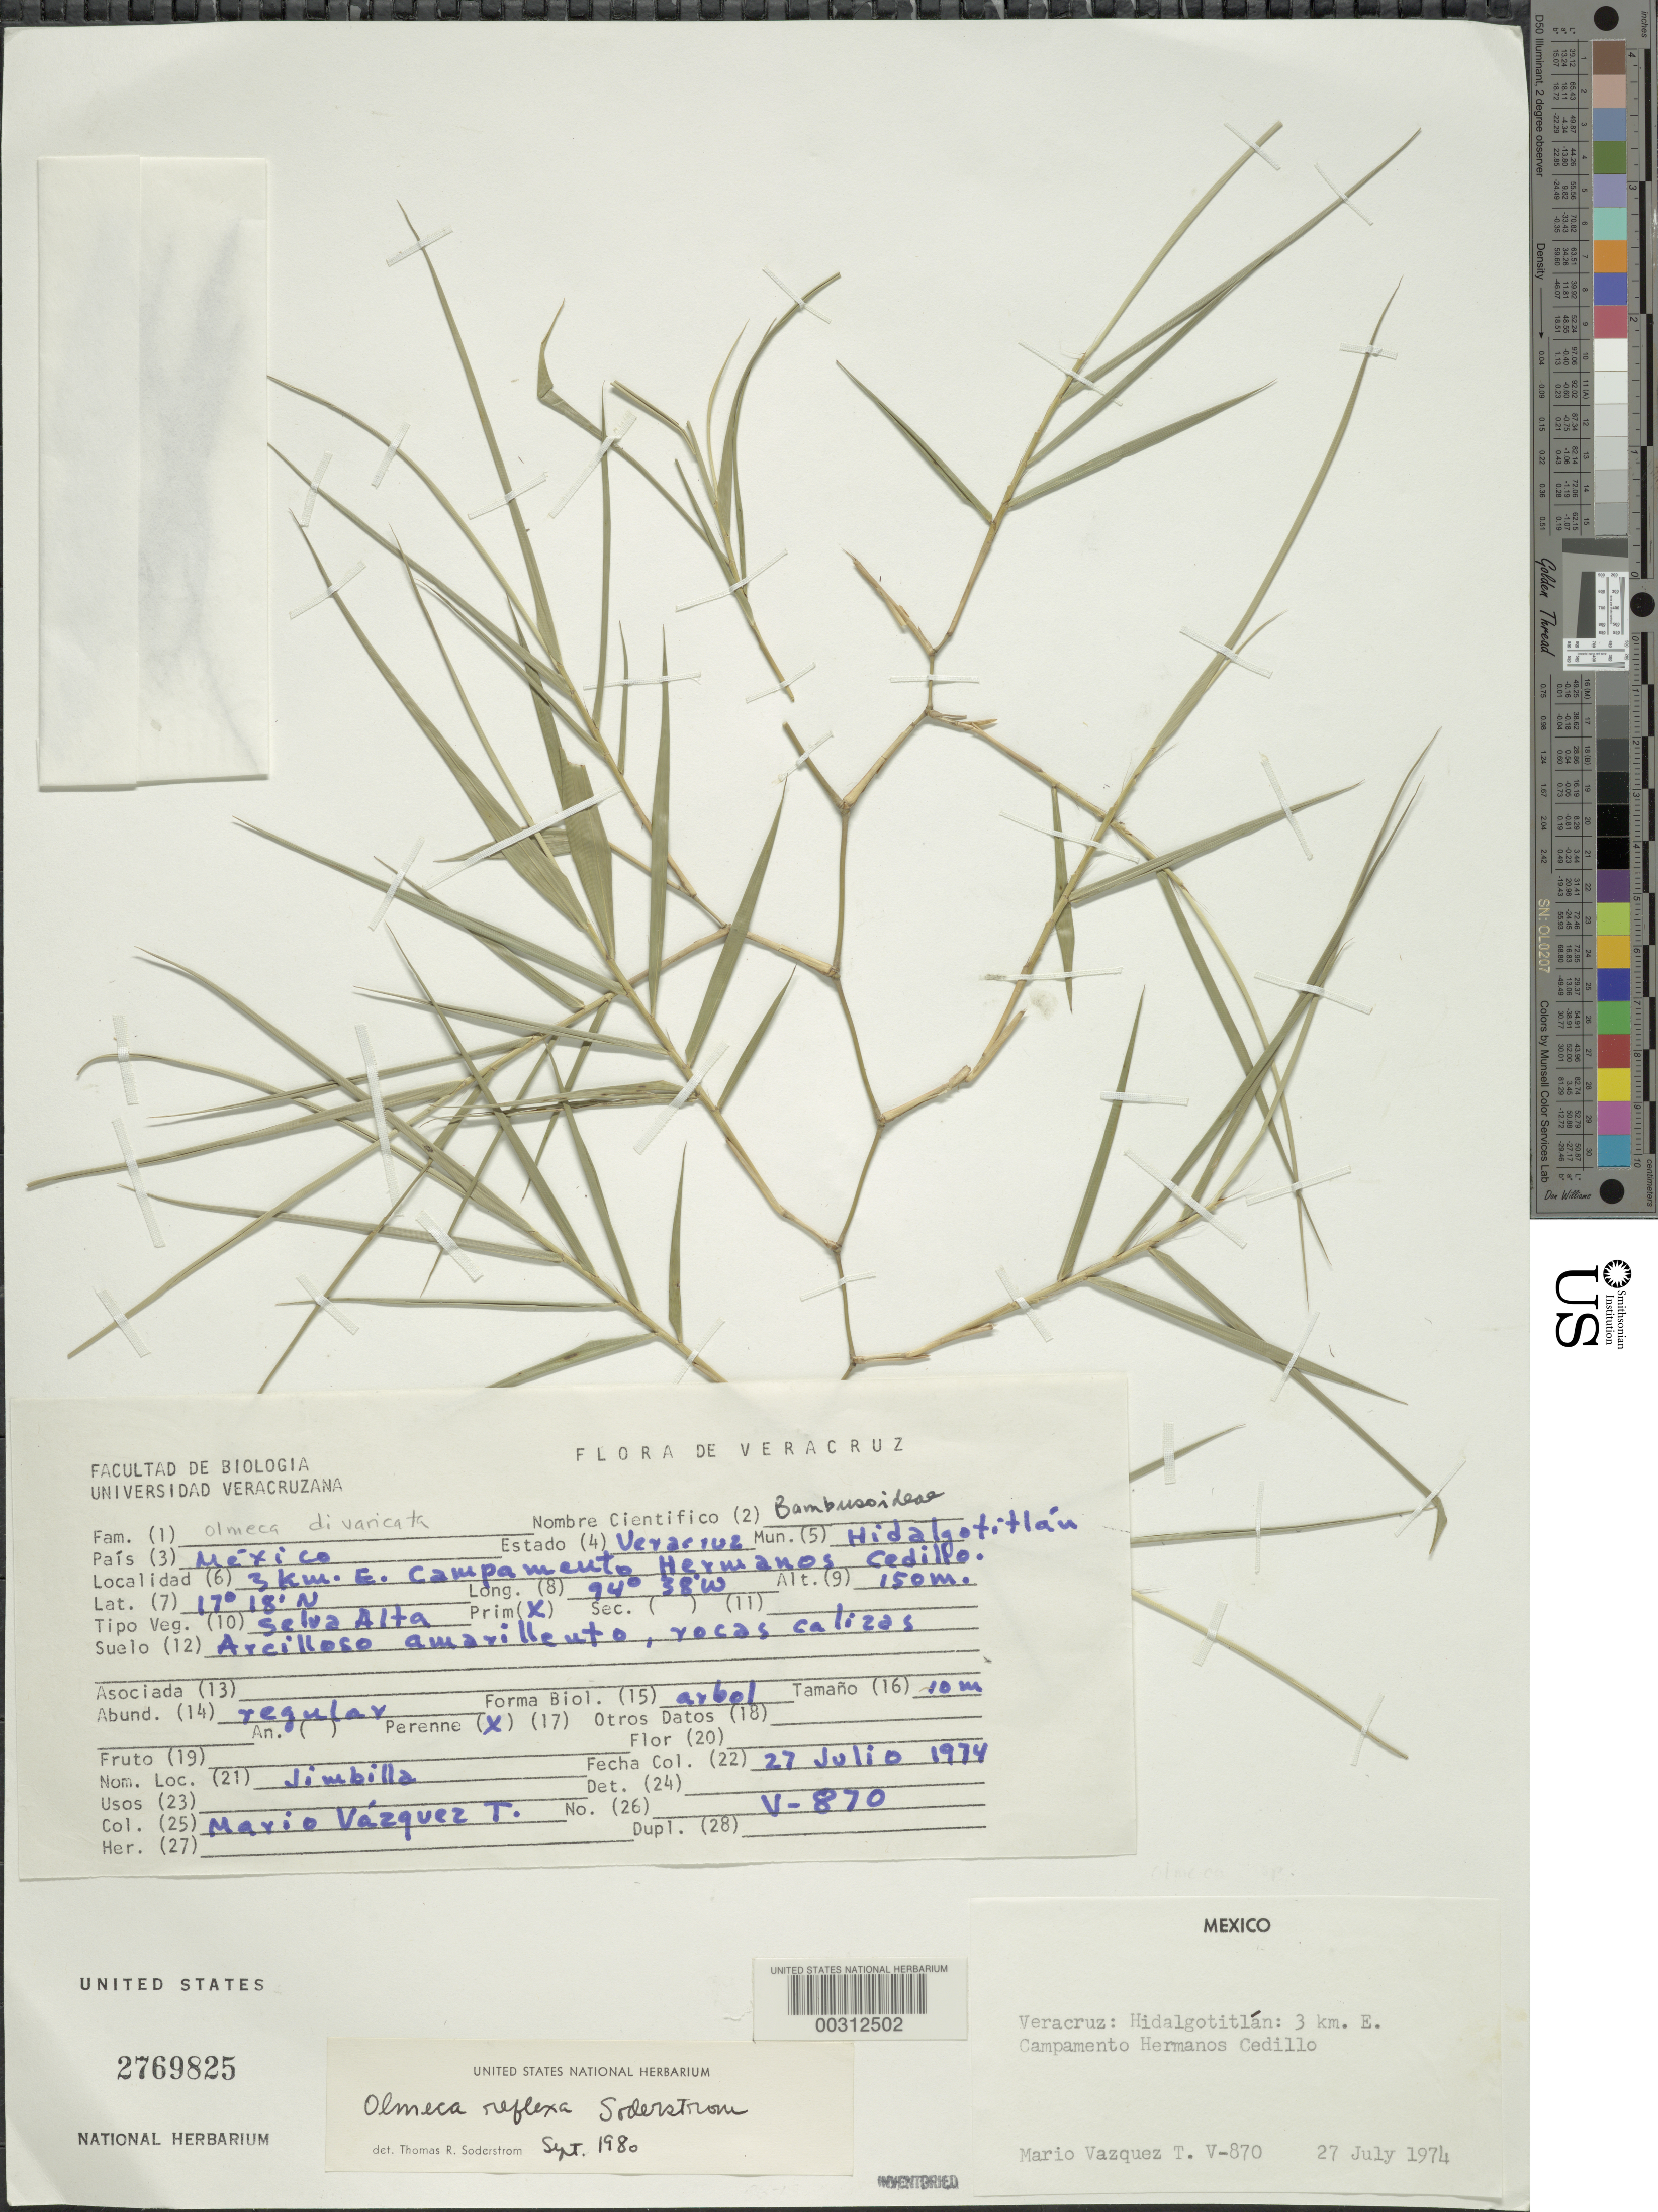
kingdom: Plantae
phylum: Tracheophyta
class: Liliopsida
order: Poales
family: Poaceae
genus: Olmeca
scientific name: Olmeca reflexa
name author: Soderstr.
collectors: M. Vasquez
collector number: V-870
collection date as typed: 27 Jul 1974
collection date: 1974-07-27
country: Mexico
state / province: Veracruz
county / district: Hidalgotitlán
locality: Campamento hermanos cedillo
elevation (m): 150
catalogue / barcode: US 2769825